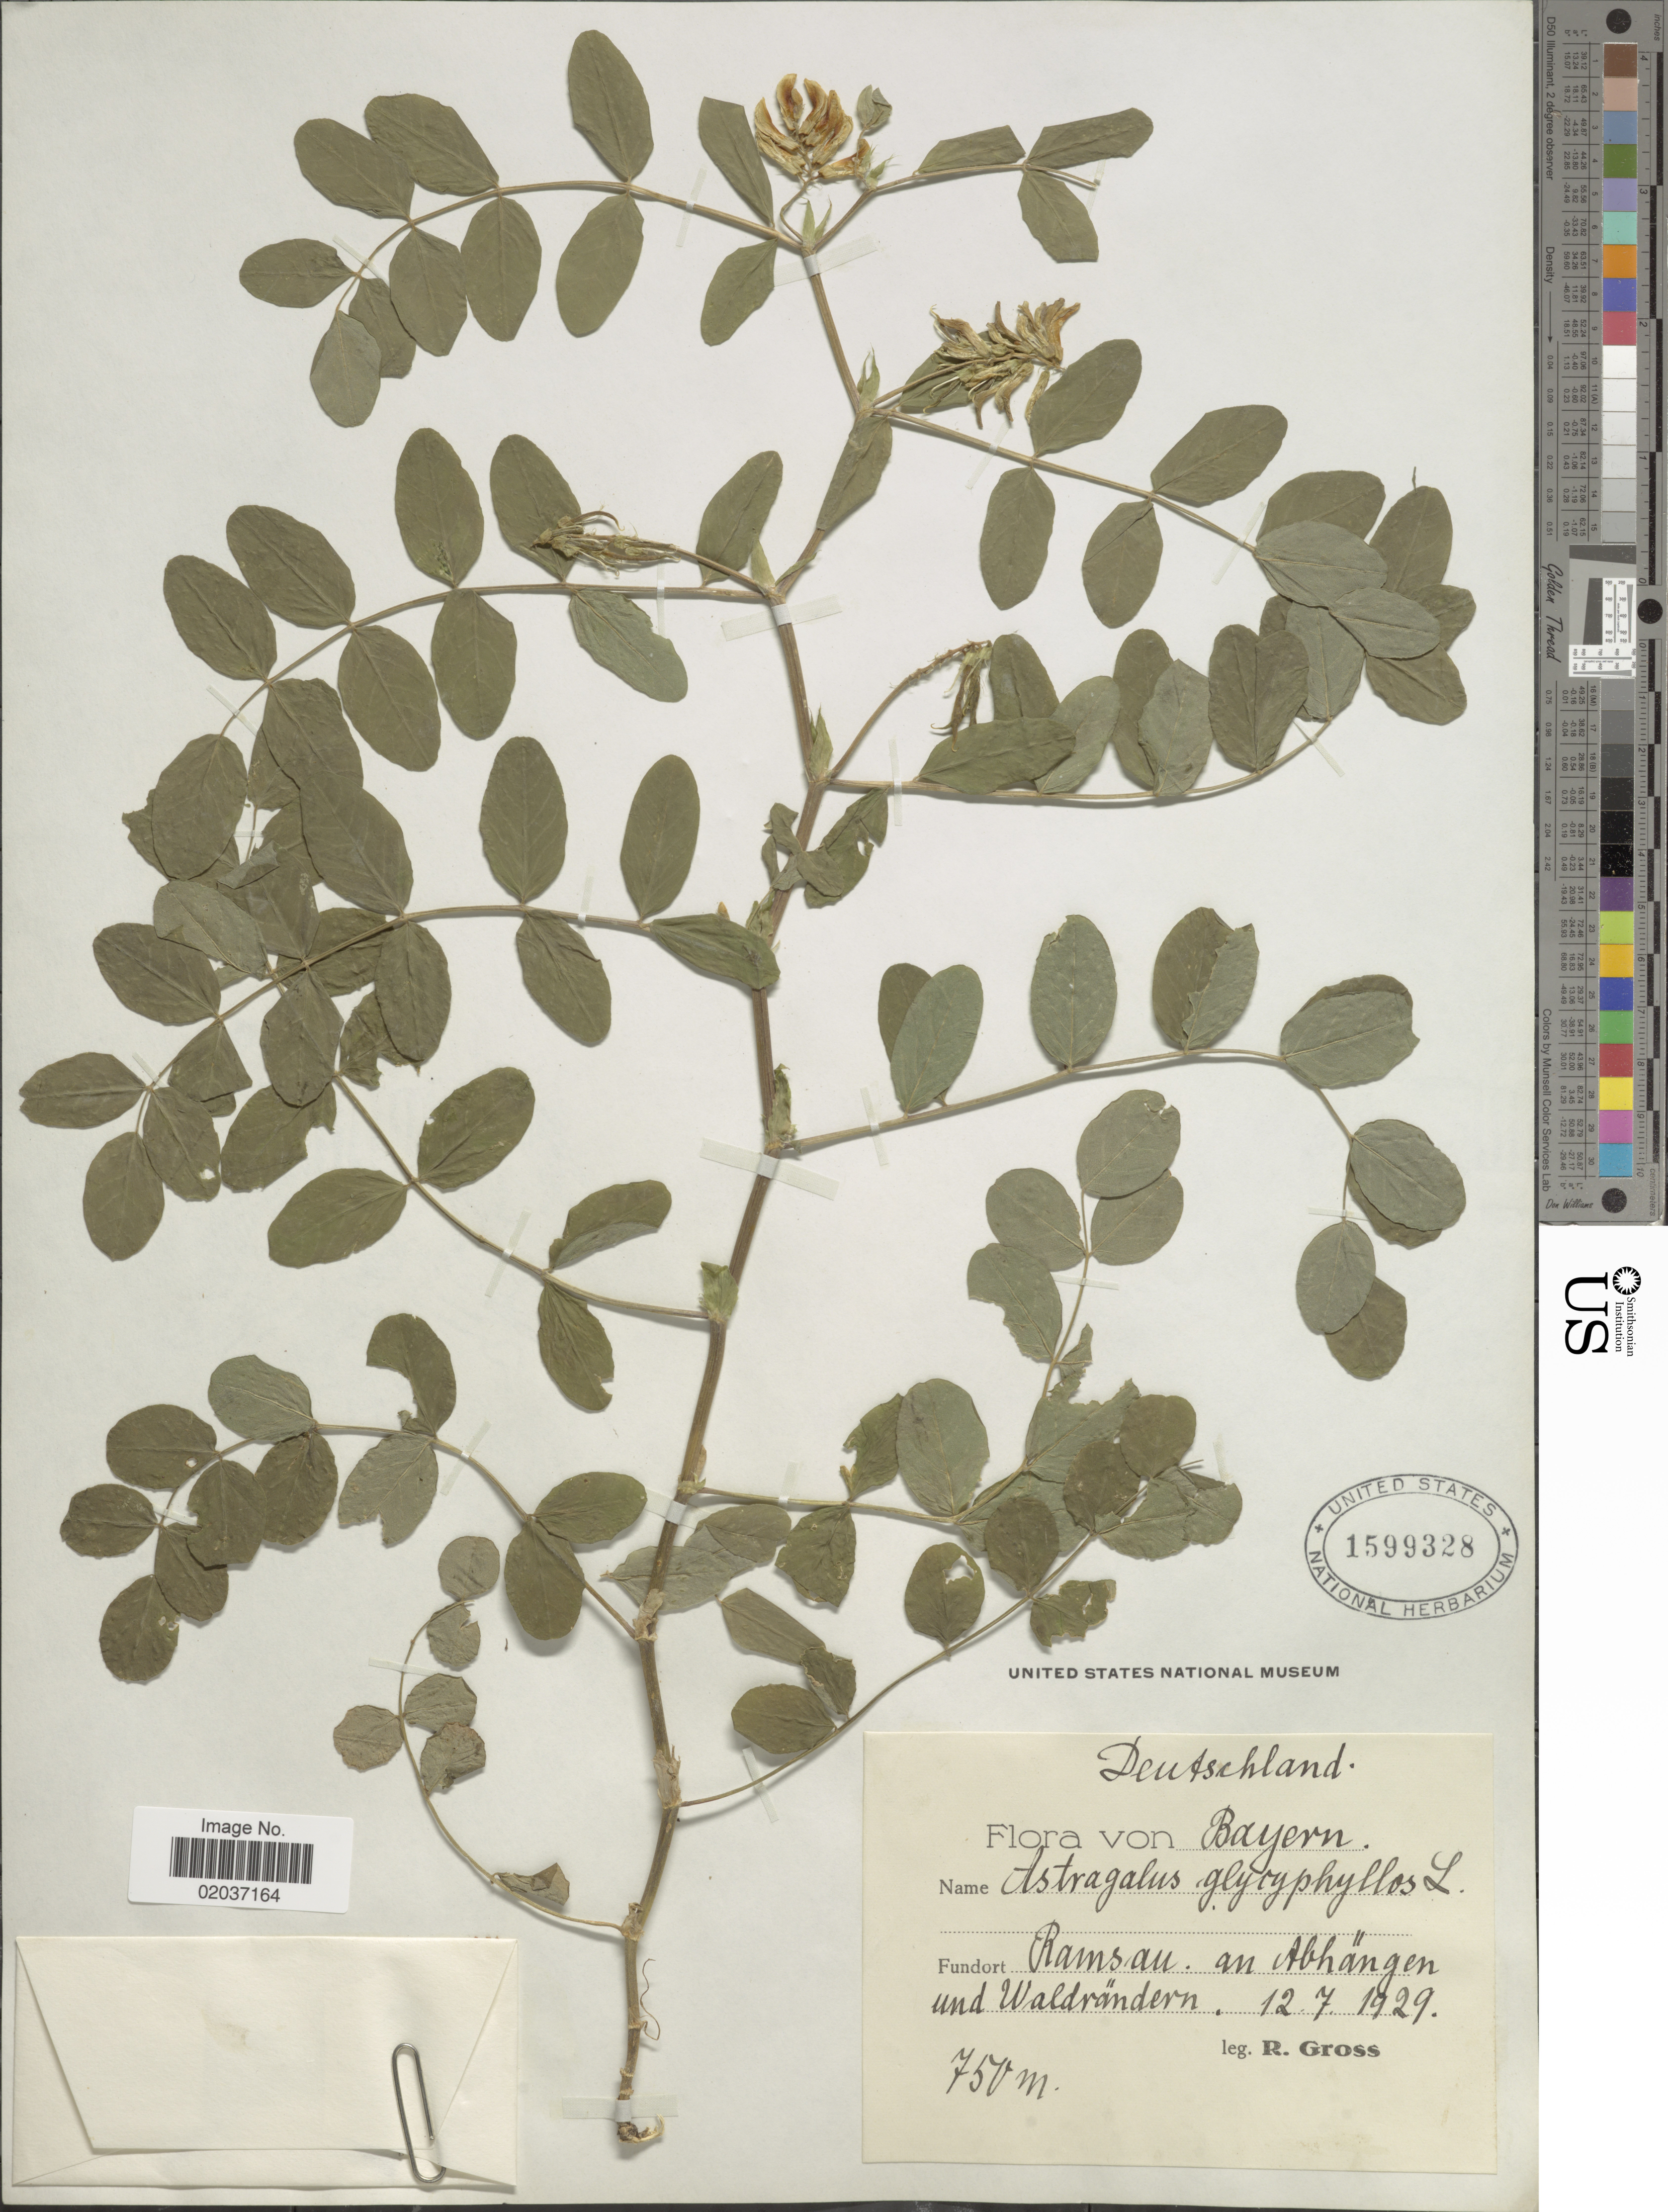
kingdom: Plantae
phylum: Tracheophyta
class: Magnoliopsida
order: Fabales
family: Fabaceae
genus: Astragalus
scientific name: Astragalus glycyphyllos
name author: L.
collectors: R. Gross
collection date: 1929-07-12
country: Germany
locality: Deutschland, Bayern. Ramsau, an Abhangen und Waldrandern.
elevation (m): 450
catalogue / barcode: US 1599328